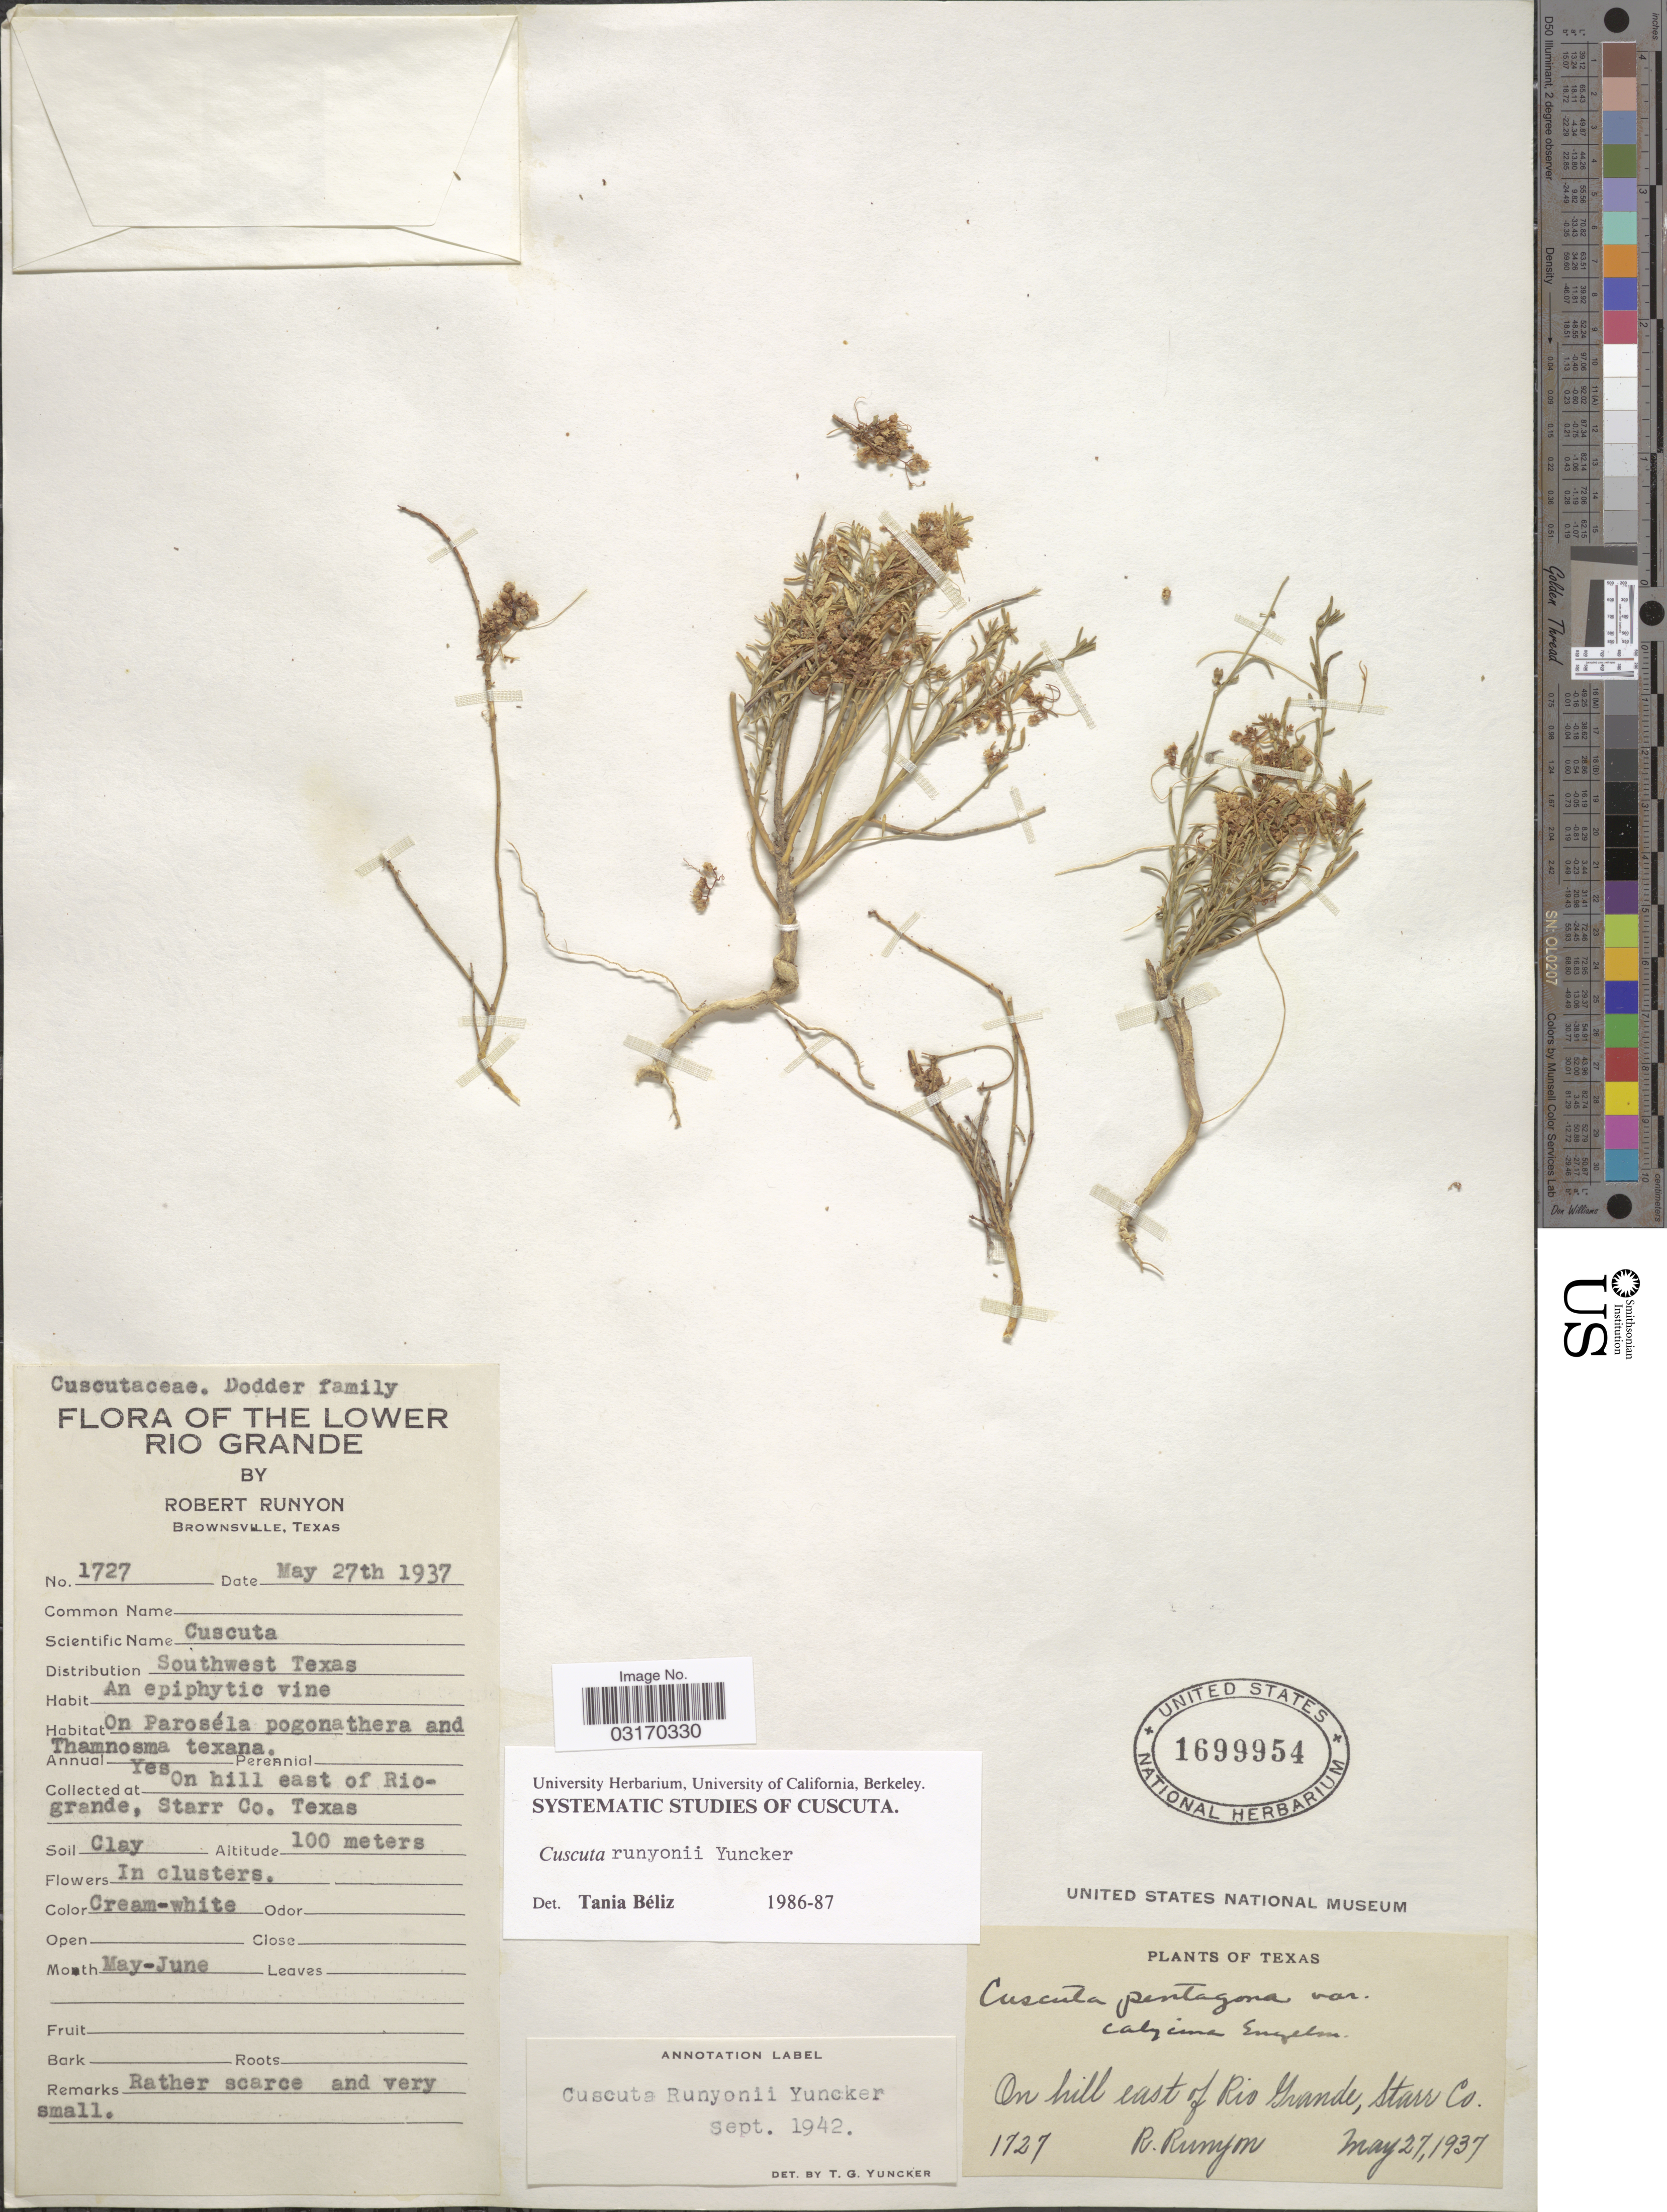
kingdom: Plantae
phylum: Tracheophyta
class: Magnoliopsida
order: Solanales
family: Convolvulaceae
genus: Cuscuta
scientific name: Cuscuta runyonii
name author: Yunck.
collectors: R. Runyon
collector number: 1727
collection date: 1937-05-27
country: United States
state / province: Texas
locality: Lower Rio Grande. On hill east of Rio Grande, Starr Co.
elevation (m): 100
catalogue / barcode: US 1699954